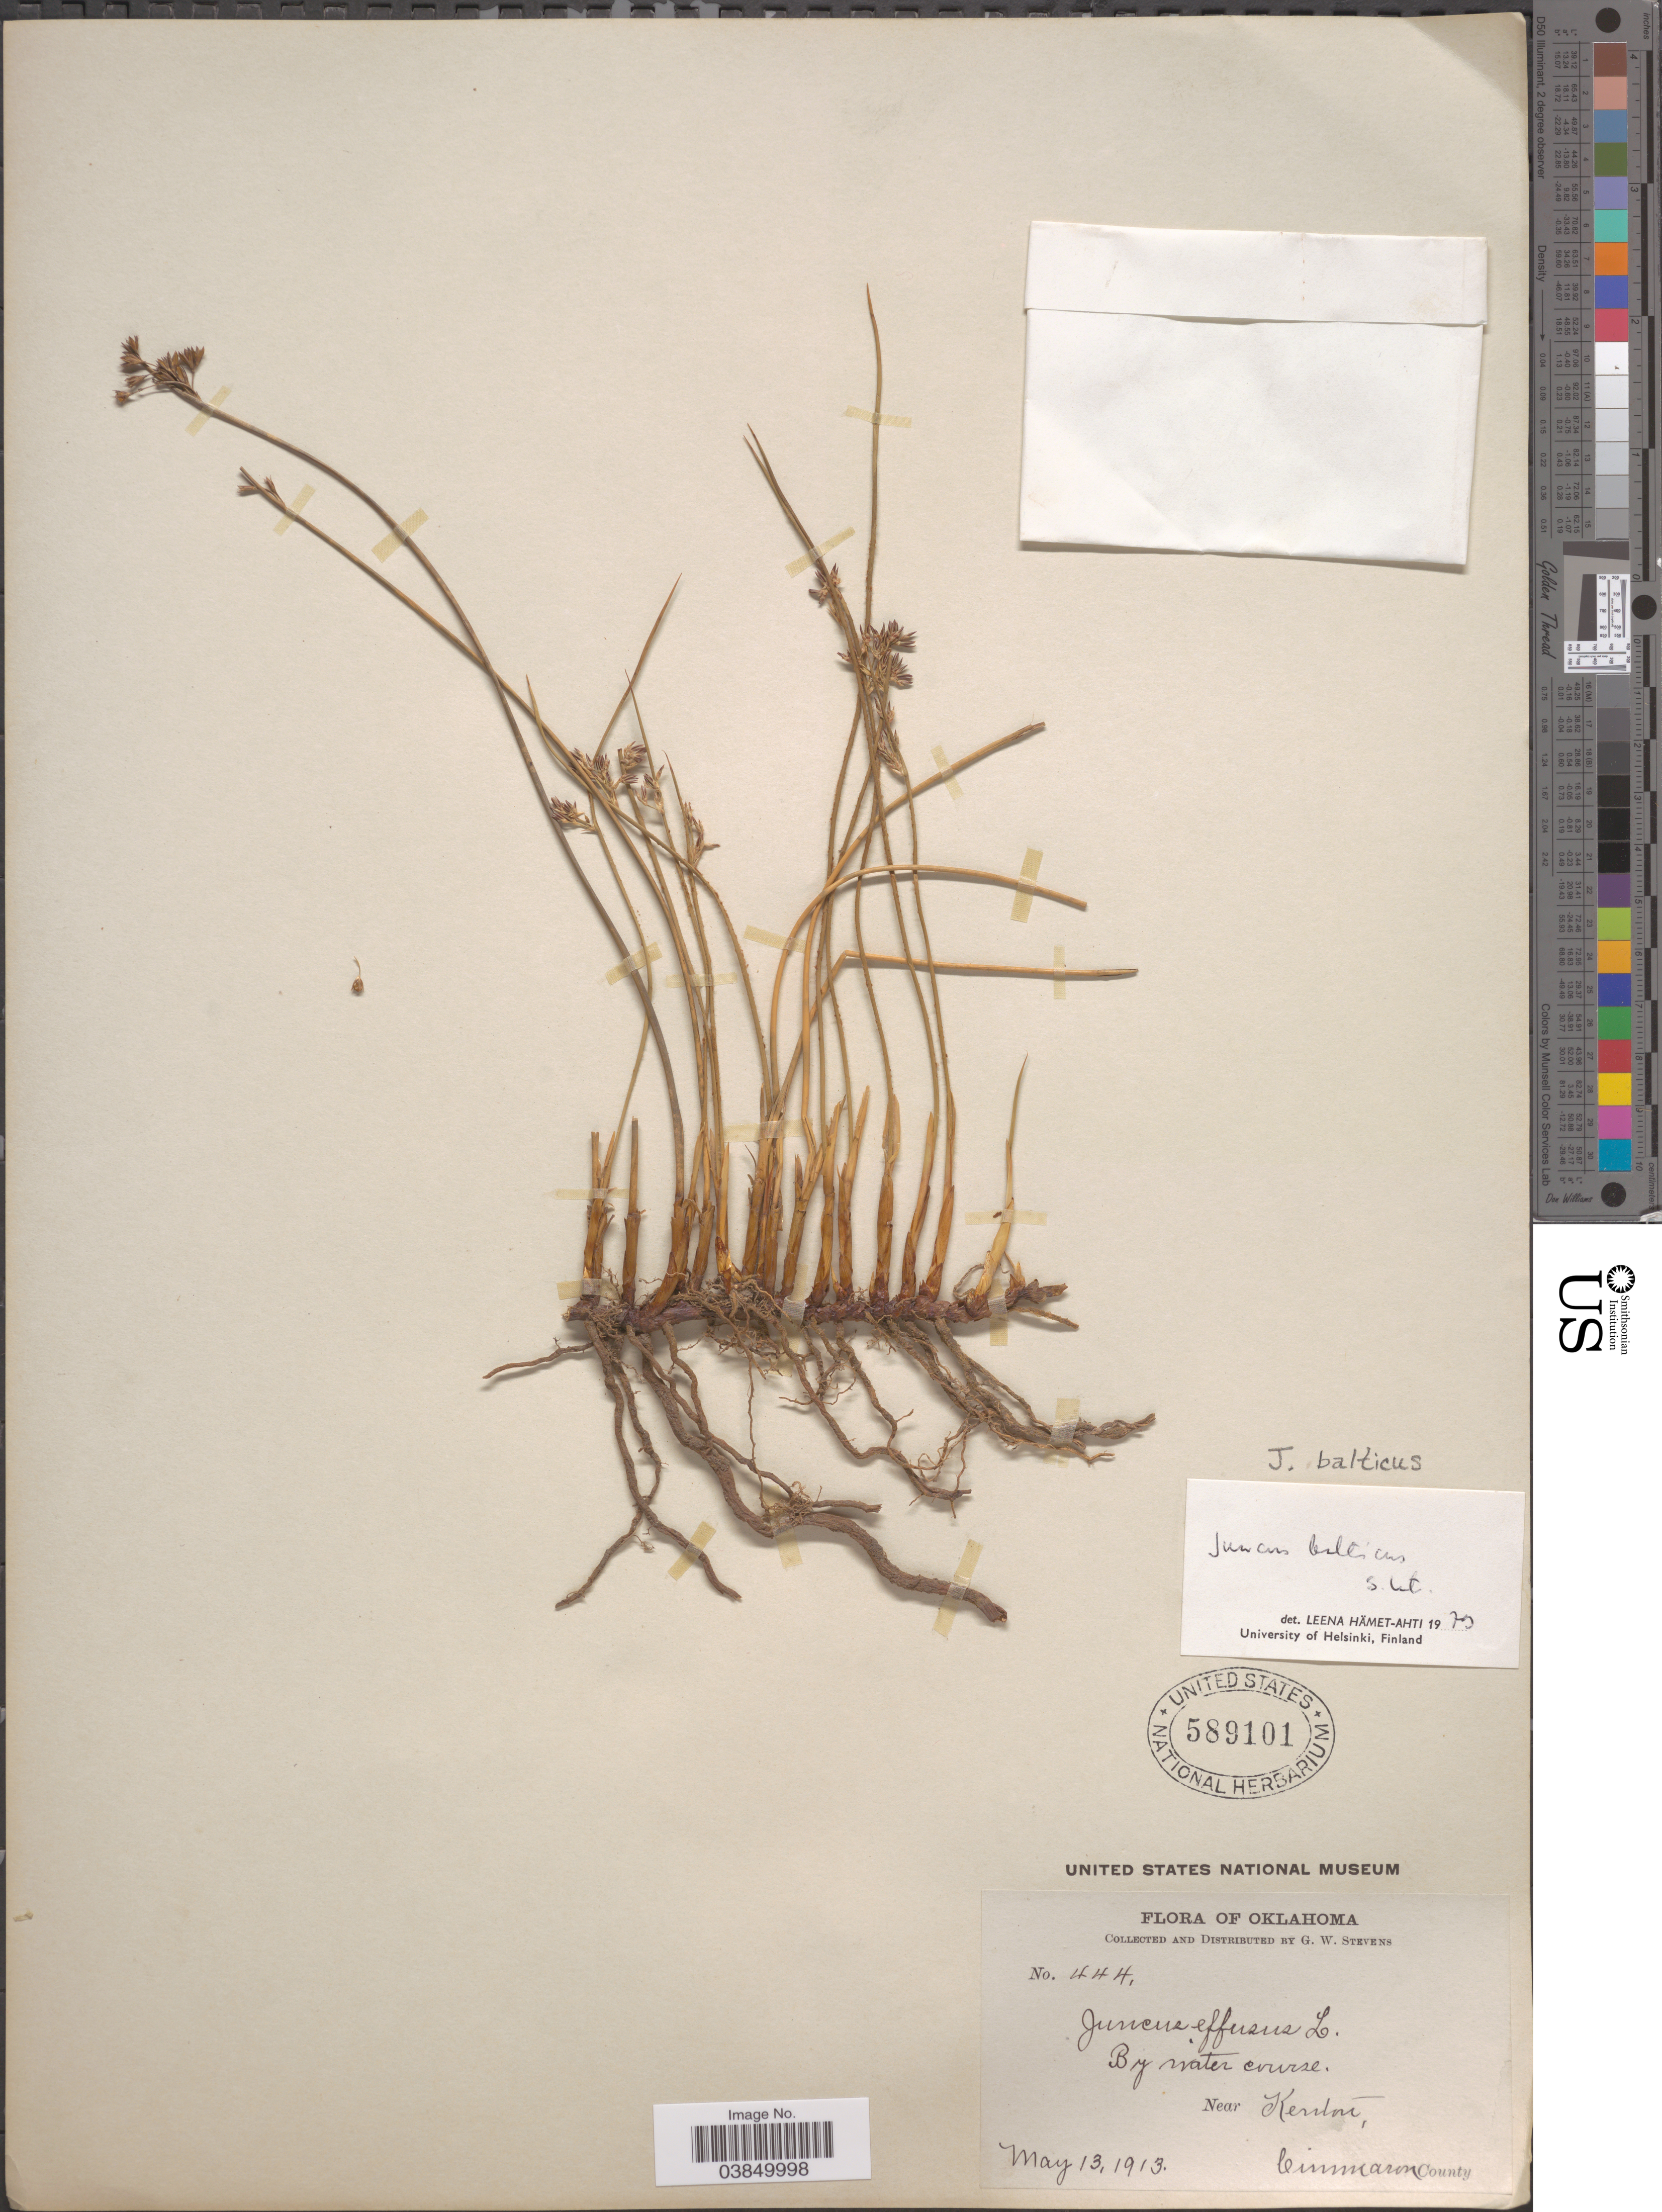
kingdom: Plantae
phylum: Tracheophyta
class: Liliopsida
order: Poales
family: Juncaceae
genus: Juncus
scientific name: Juncus balticus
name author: Willd.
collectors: G. W. Stevens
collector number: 444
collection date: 1913-05-13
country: United States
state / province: Oklahoma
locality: Near Kenton, Cimmaron County.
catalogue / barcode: US 589101